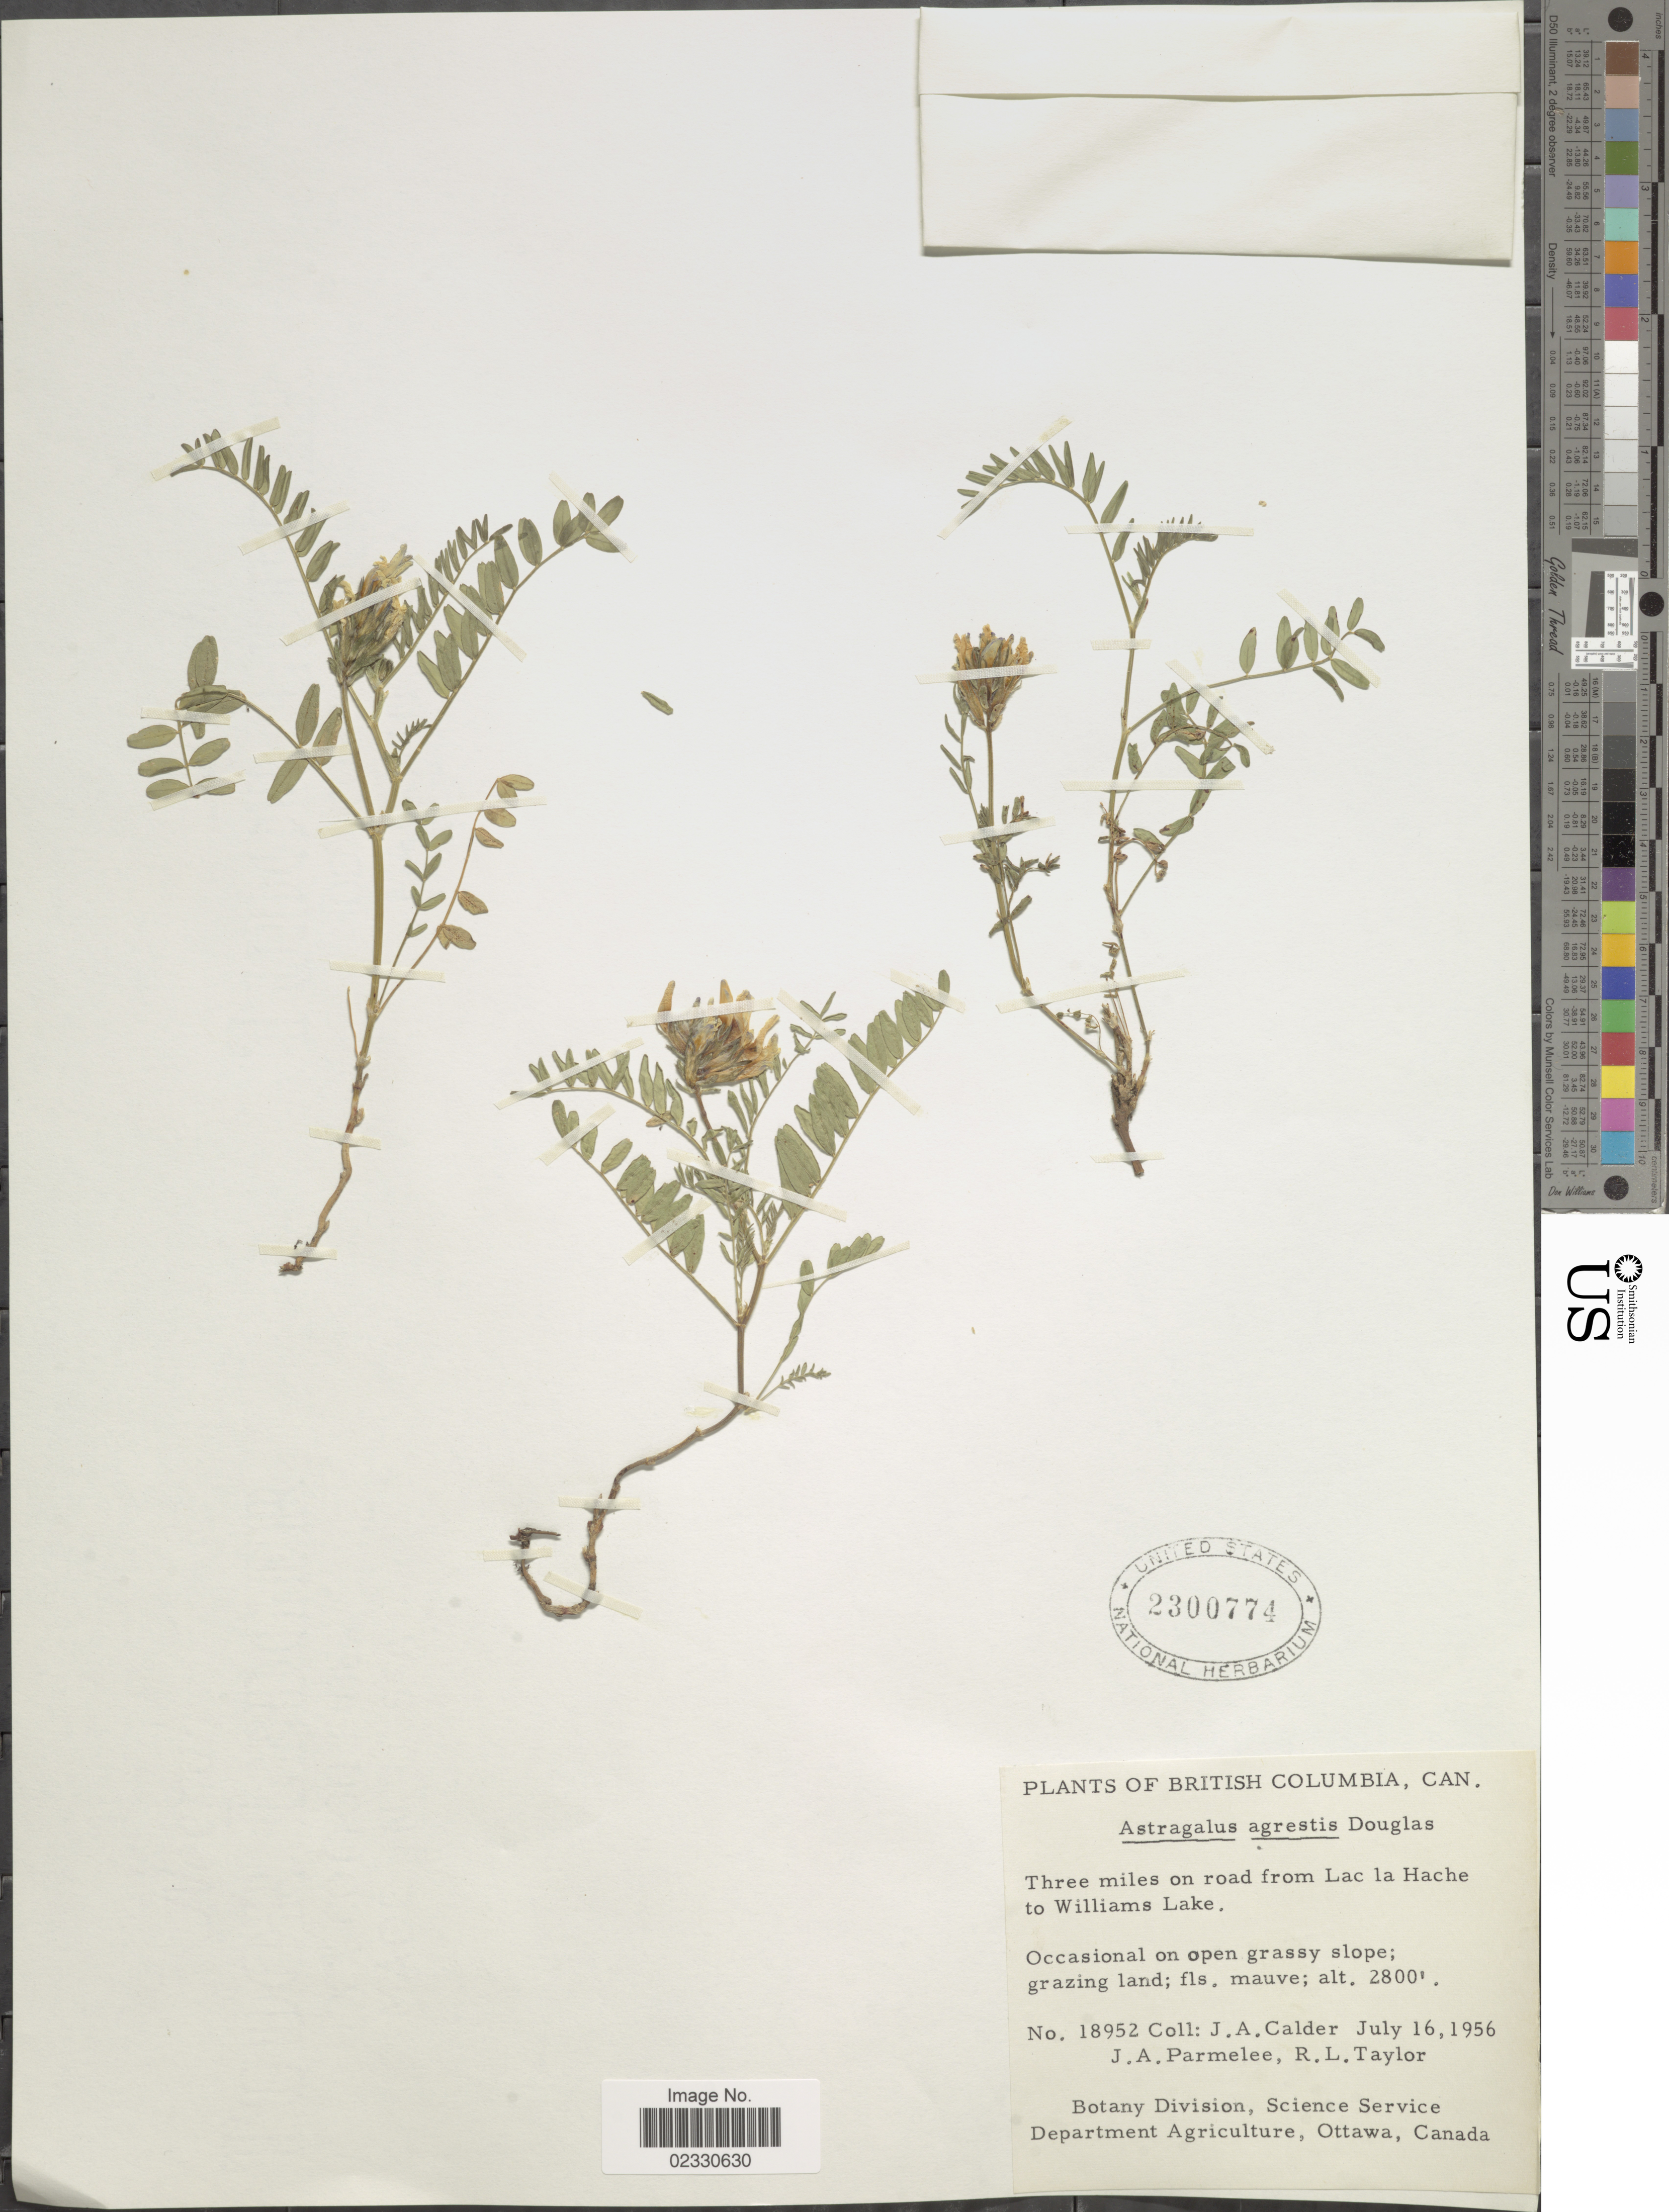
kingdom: Plantae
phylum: Tracheophyta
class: Magnoliopsida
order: Fabales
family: Fabaceae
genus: Astragalus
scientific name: Astragalus dasyglottis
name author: DC.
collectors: J. A. Calder, J. A. Parmelee & R. Taylor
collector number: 18952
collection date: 1956-07-16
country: Canada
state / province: British Columbia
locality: Three miles on road from Lac La Hache to Williams Lake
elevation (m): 853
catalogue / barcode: US 2300774